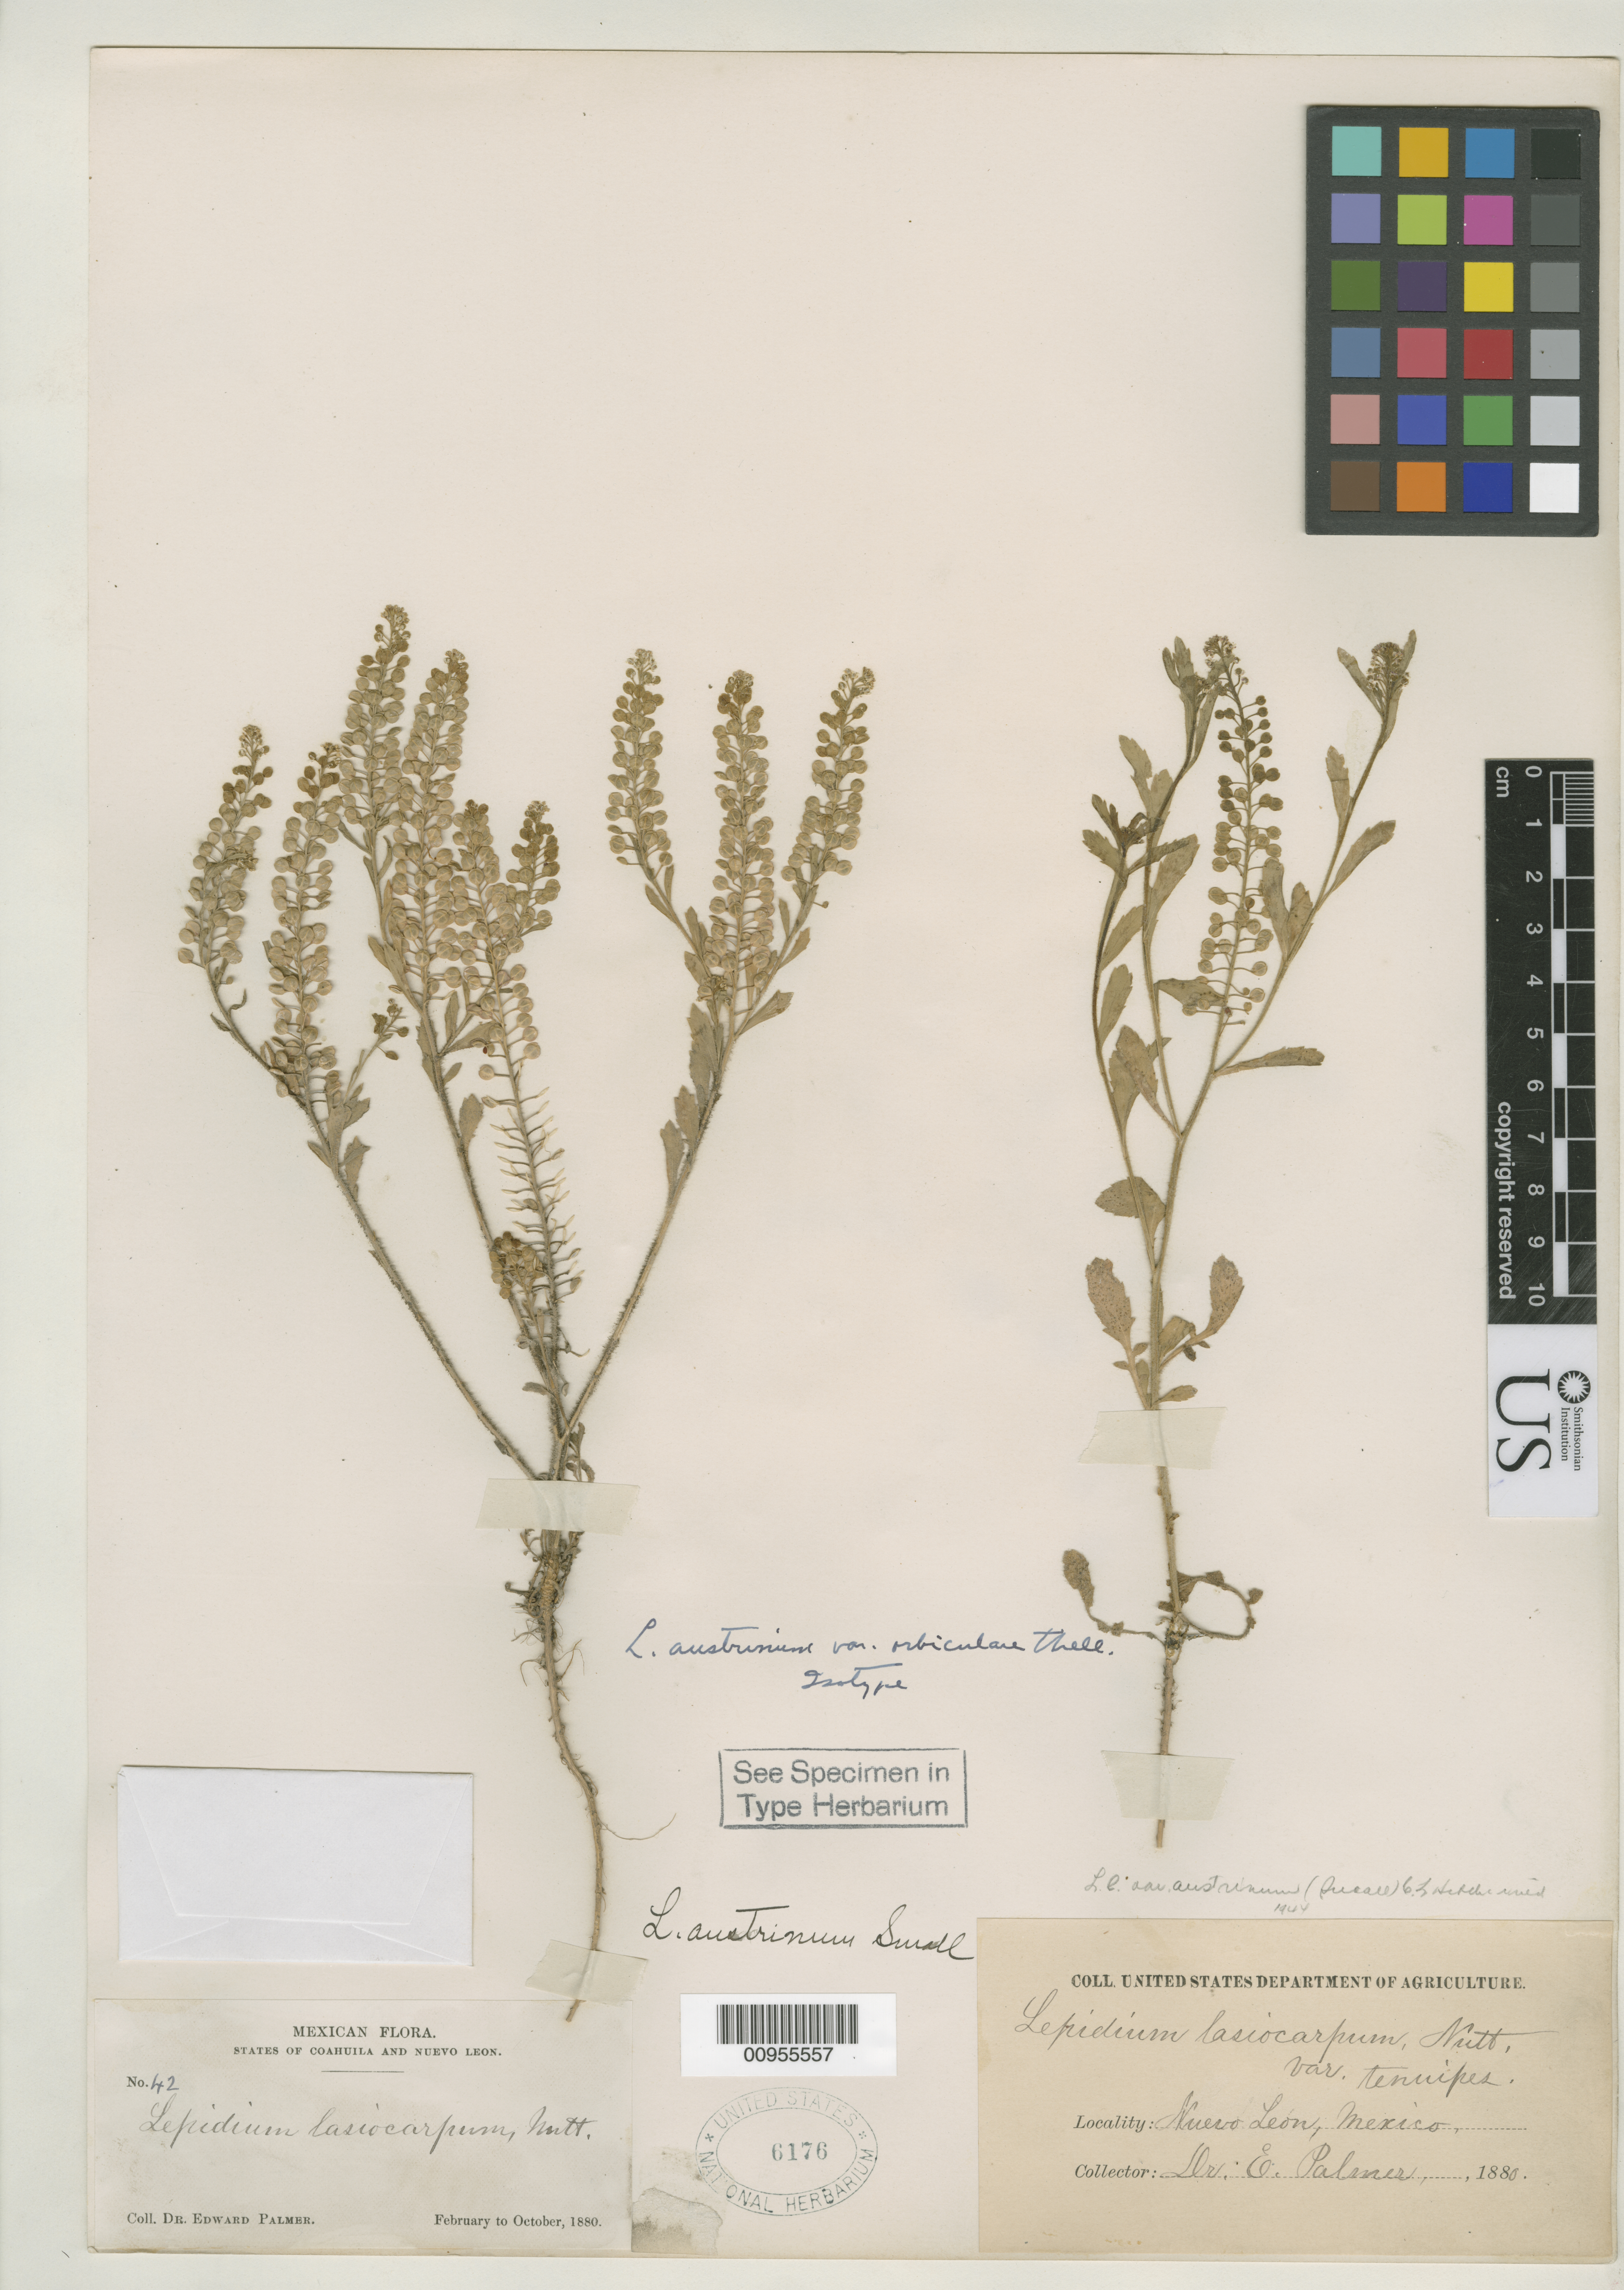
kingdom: Plantae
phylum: Tracheophyta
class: Magnoliopsida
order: Brassicales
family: Brassicaceae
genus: Lepidium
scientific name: Lepidium austrinum var. orbiculare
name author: Thell.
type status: Isotype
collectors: E. Palmer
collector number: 42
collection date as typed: Feb 1880 to -- Oct 1880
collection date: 1880-02/1880-10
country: Mexico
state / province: Nuevo León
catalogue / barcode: US 6176